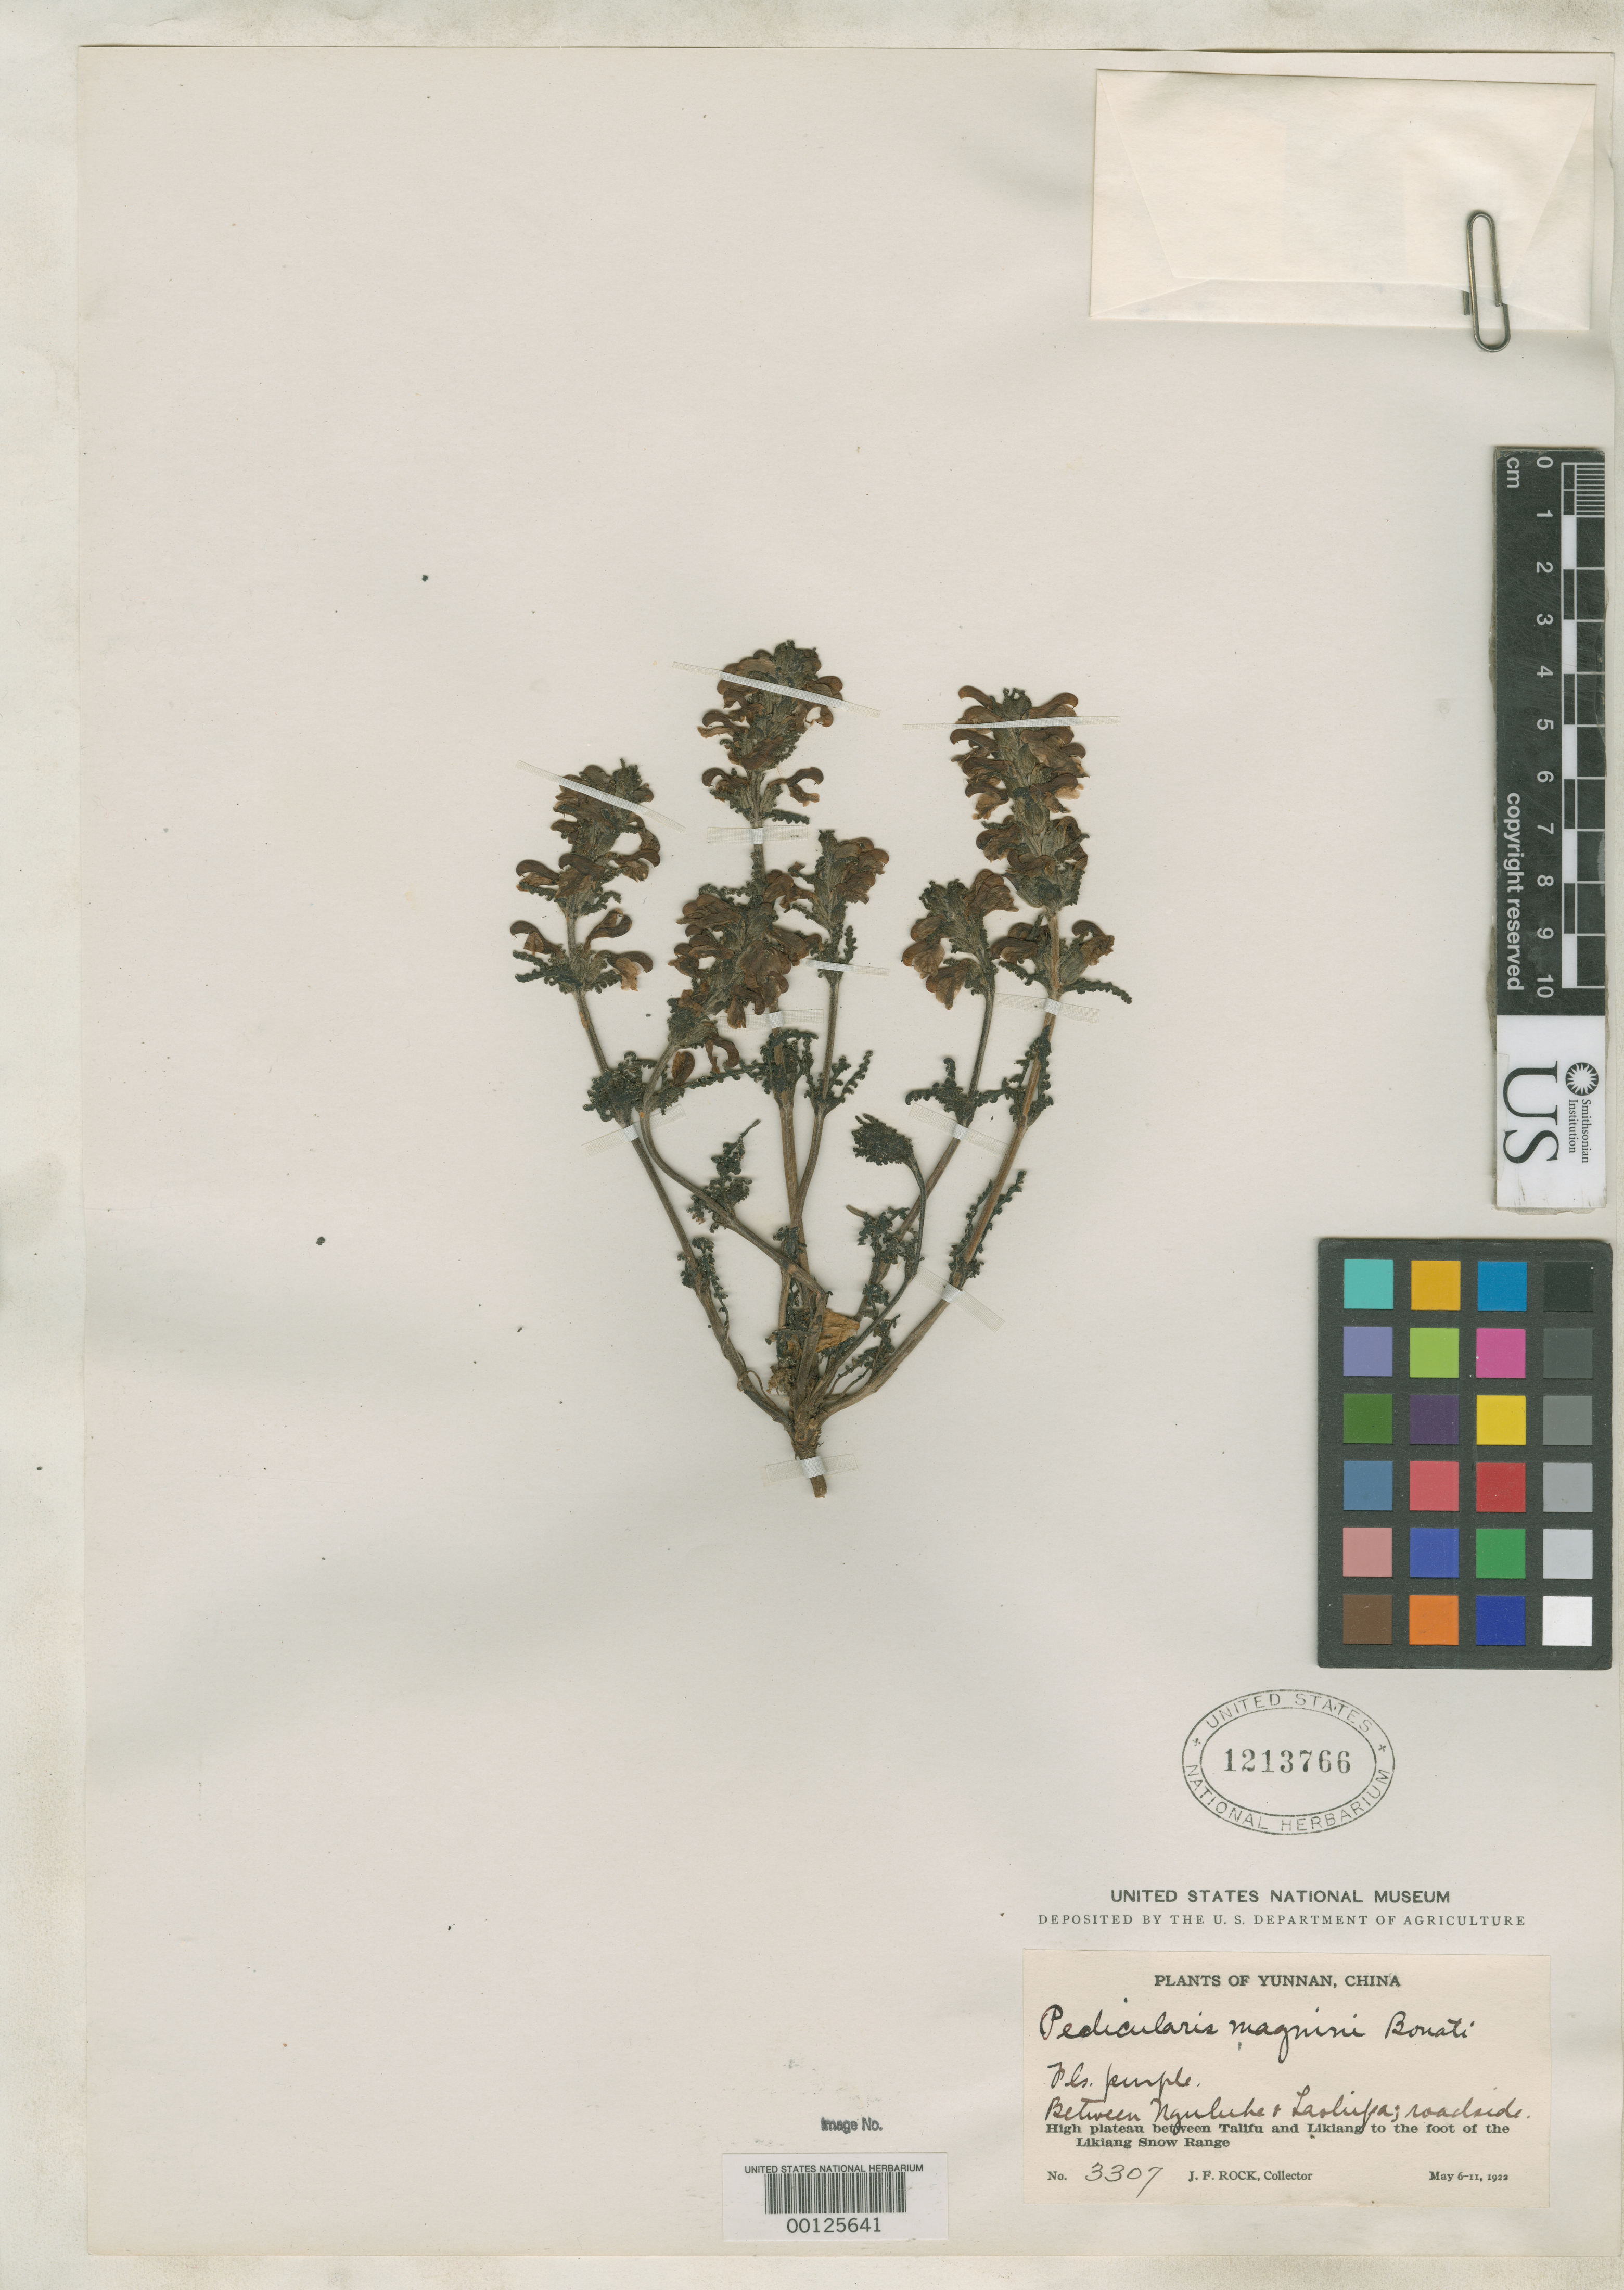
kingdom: Plantae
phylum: Tracheophyta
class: Magnoliopsida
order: Lamiales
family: Orobanchaceae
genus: Pedicularis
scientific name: Pedicularis magnini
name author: Bonati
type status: Isotype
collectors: J. F. Rock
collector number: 3307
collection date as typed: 06 May 1922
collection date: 1922-05-06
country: China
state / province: Yunnan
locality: Nguluhe.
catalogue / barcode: US 1213766